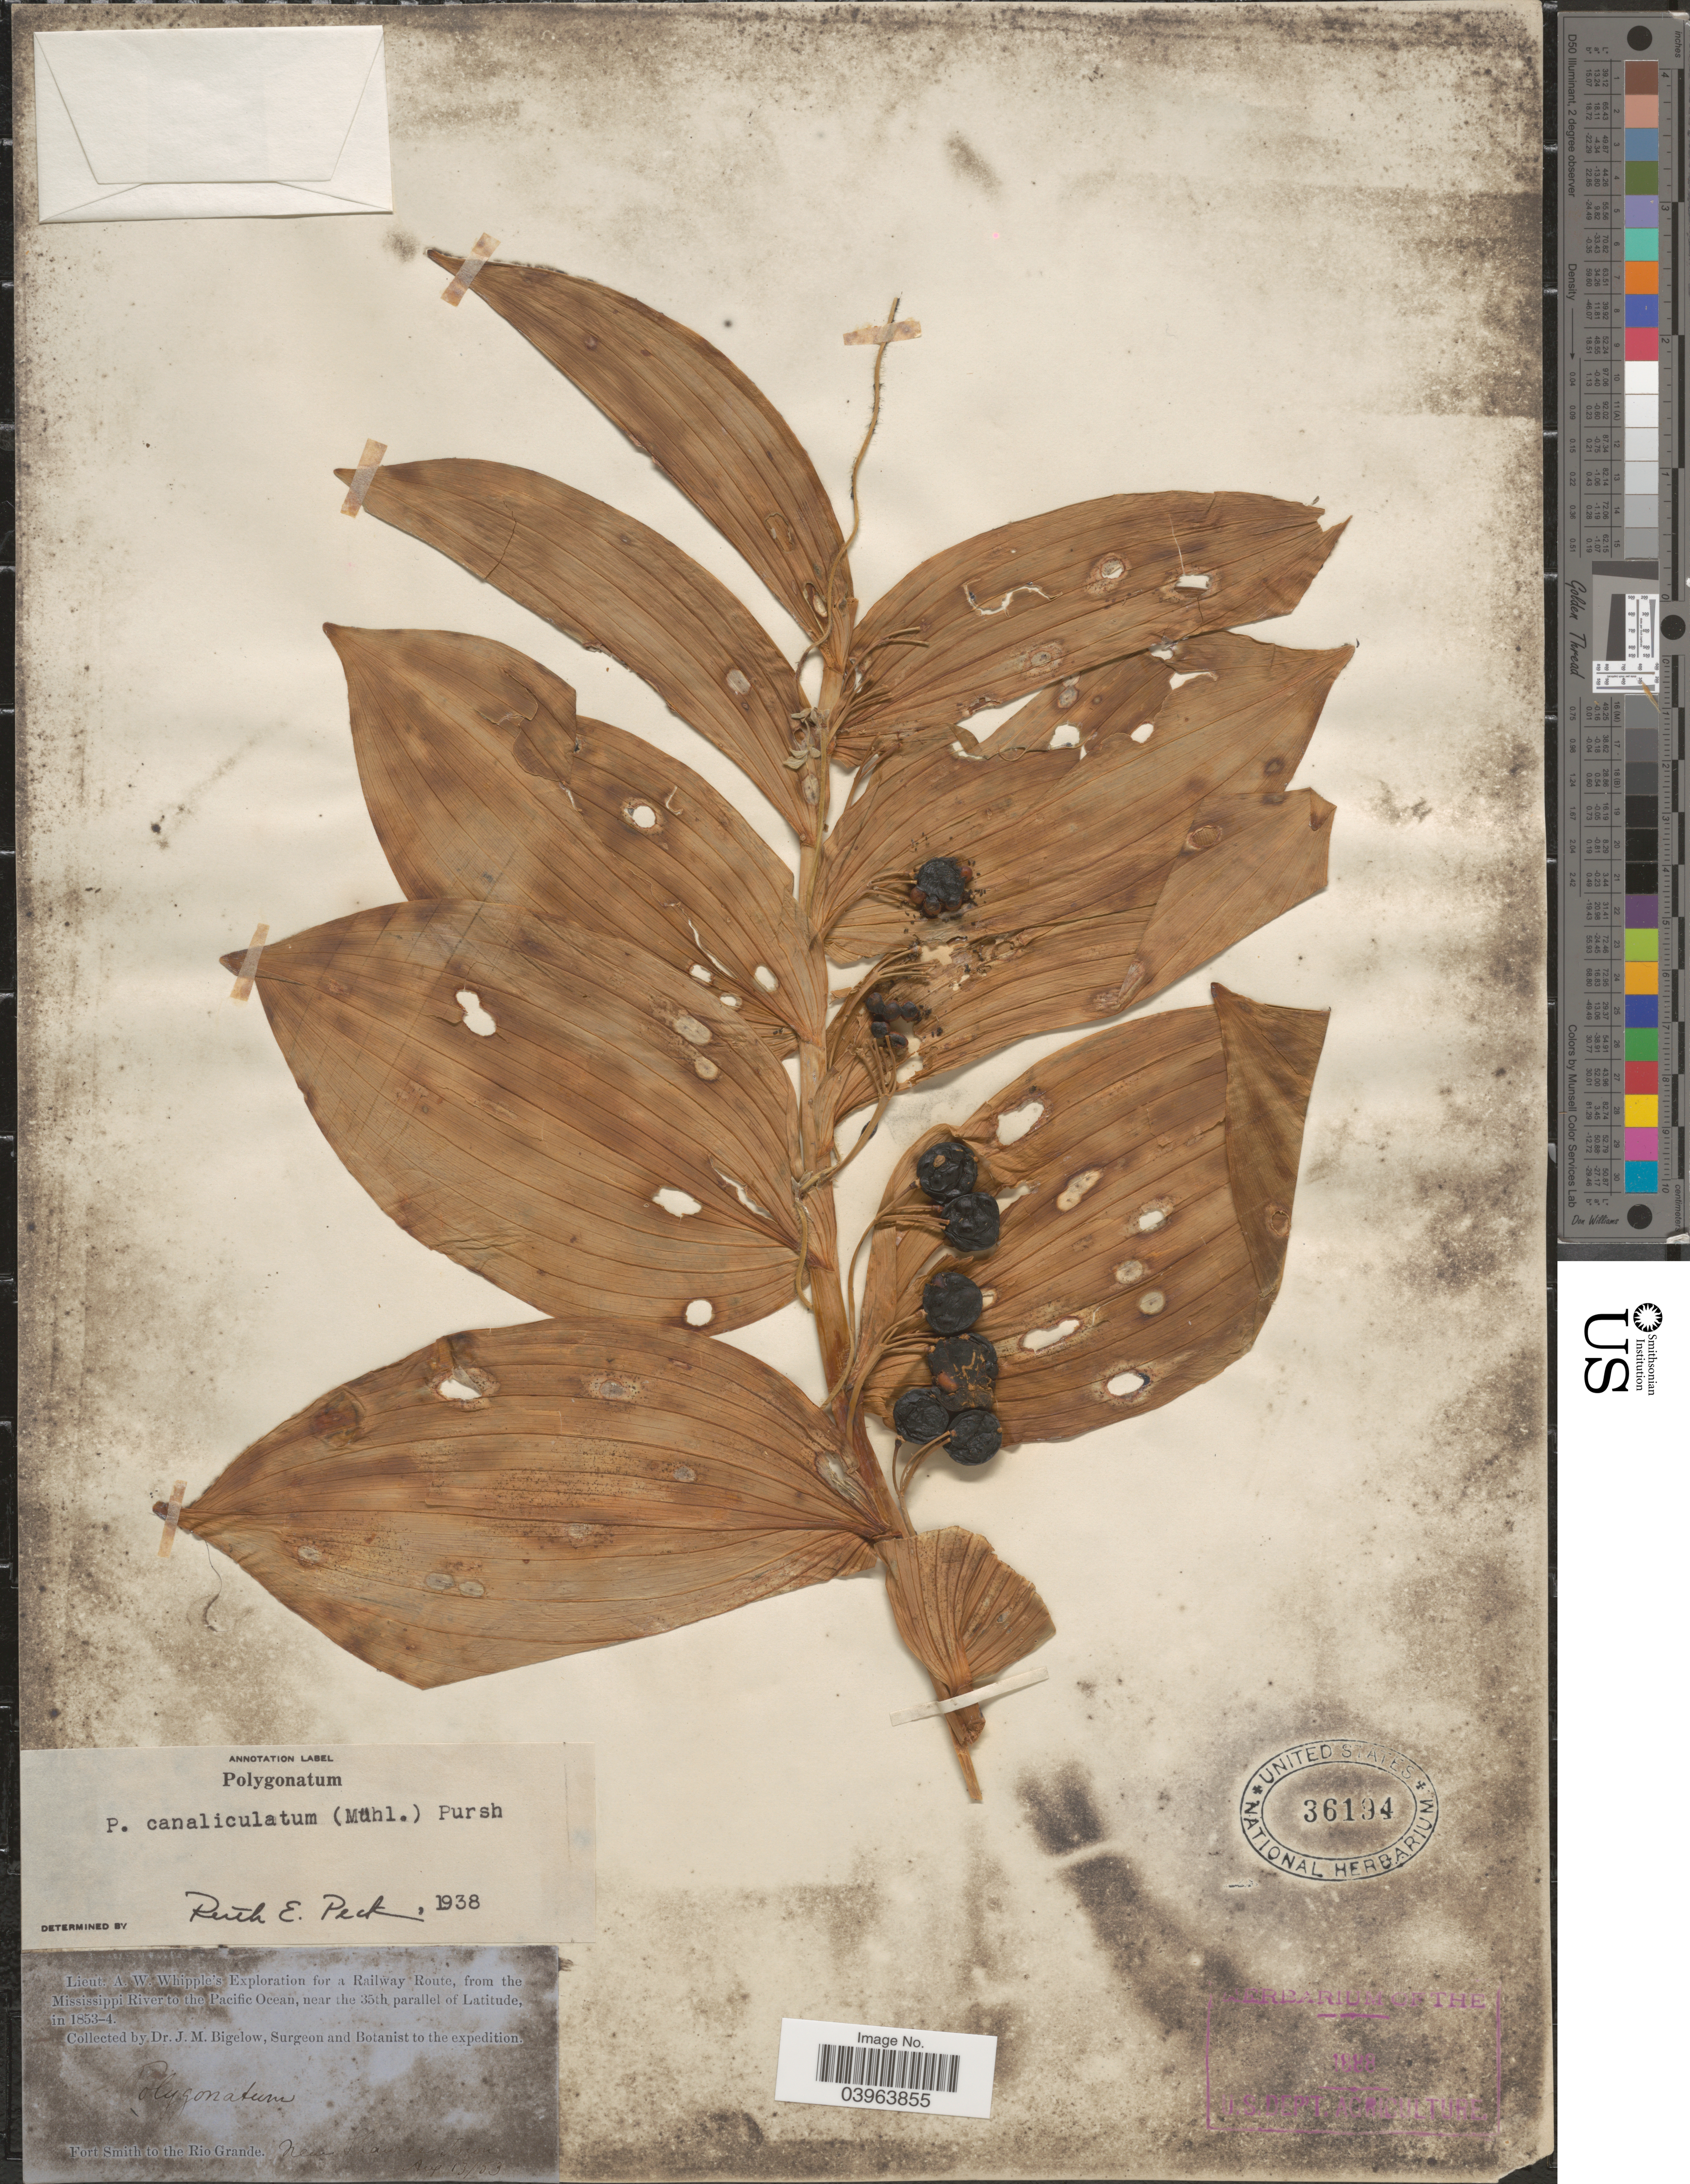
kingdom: Plantae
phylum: Tracheophyta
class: Liliopsida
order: Asparagales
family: Asparagaceae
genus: Polygonatum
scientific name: Polygonatum commutatum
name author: (Schult. f.) A. Dietr.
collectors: J. M. Bigelow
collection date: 1853-08-13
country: United States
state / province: Oklahoma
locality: Railway Route, from the Mississippi River to the Pacific Ocean. Fort Smith to the Rio Grande. Near Shawnee Town.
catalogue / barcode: US 36194